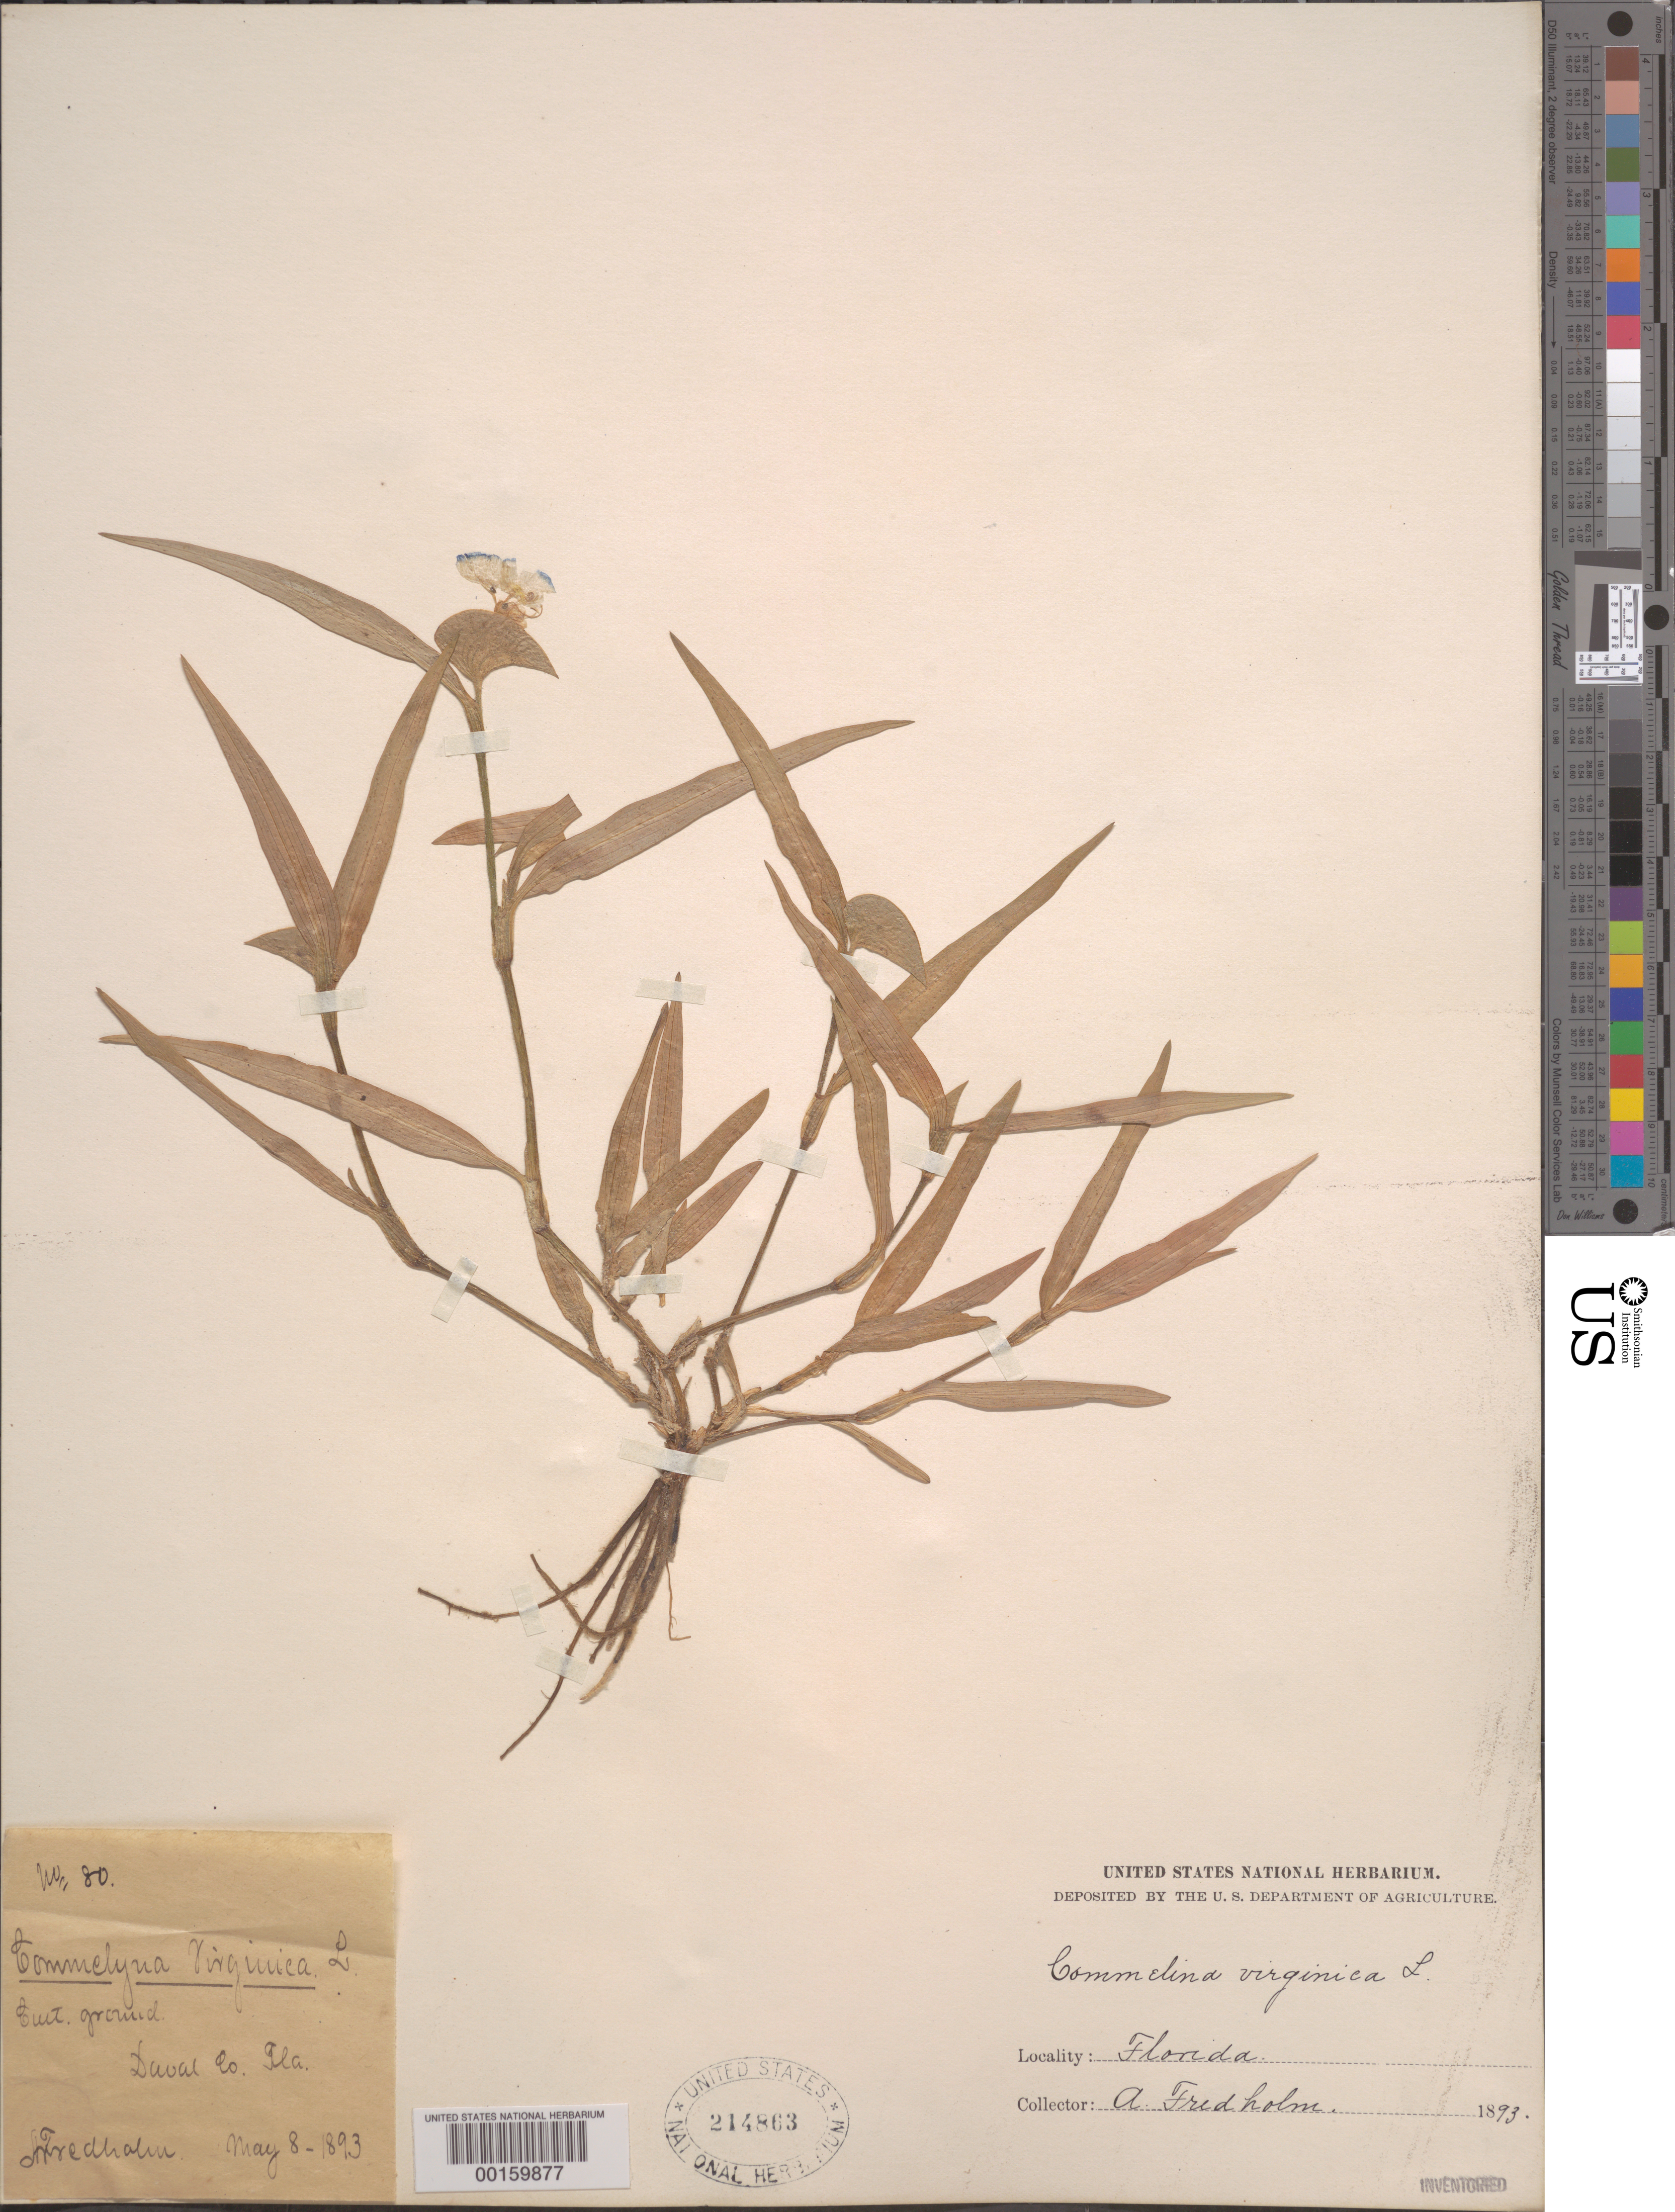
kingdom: Plantae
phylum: Tracheophyta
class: Liliopsida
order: Commelinales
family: Commelinaceae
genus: Commelina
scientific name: Commelina erecta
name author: L.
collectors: A. J. Fredholm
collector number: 80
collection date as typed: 08 May 1893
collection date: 1893-05-08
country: United States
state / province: Florida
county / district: Duval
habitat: Cultivated ground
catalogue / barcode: US 214863